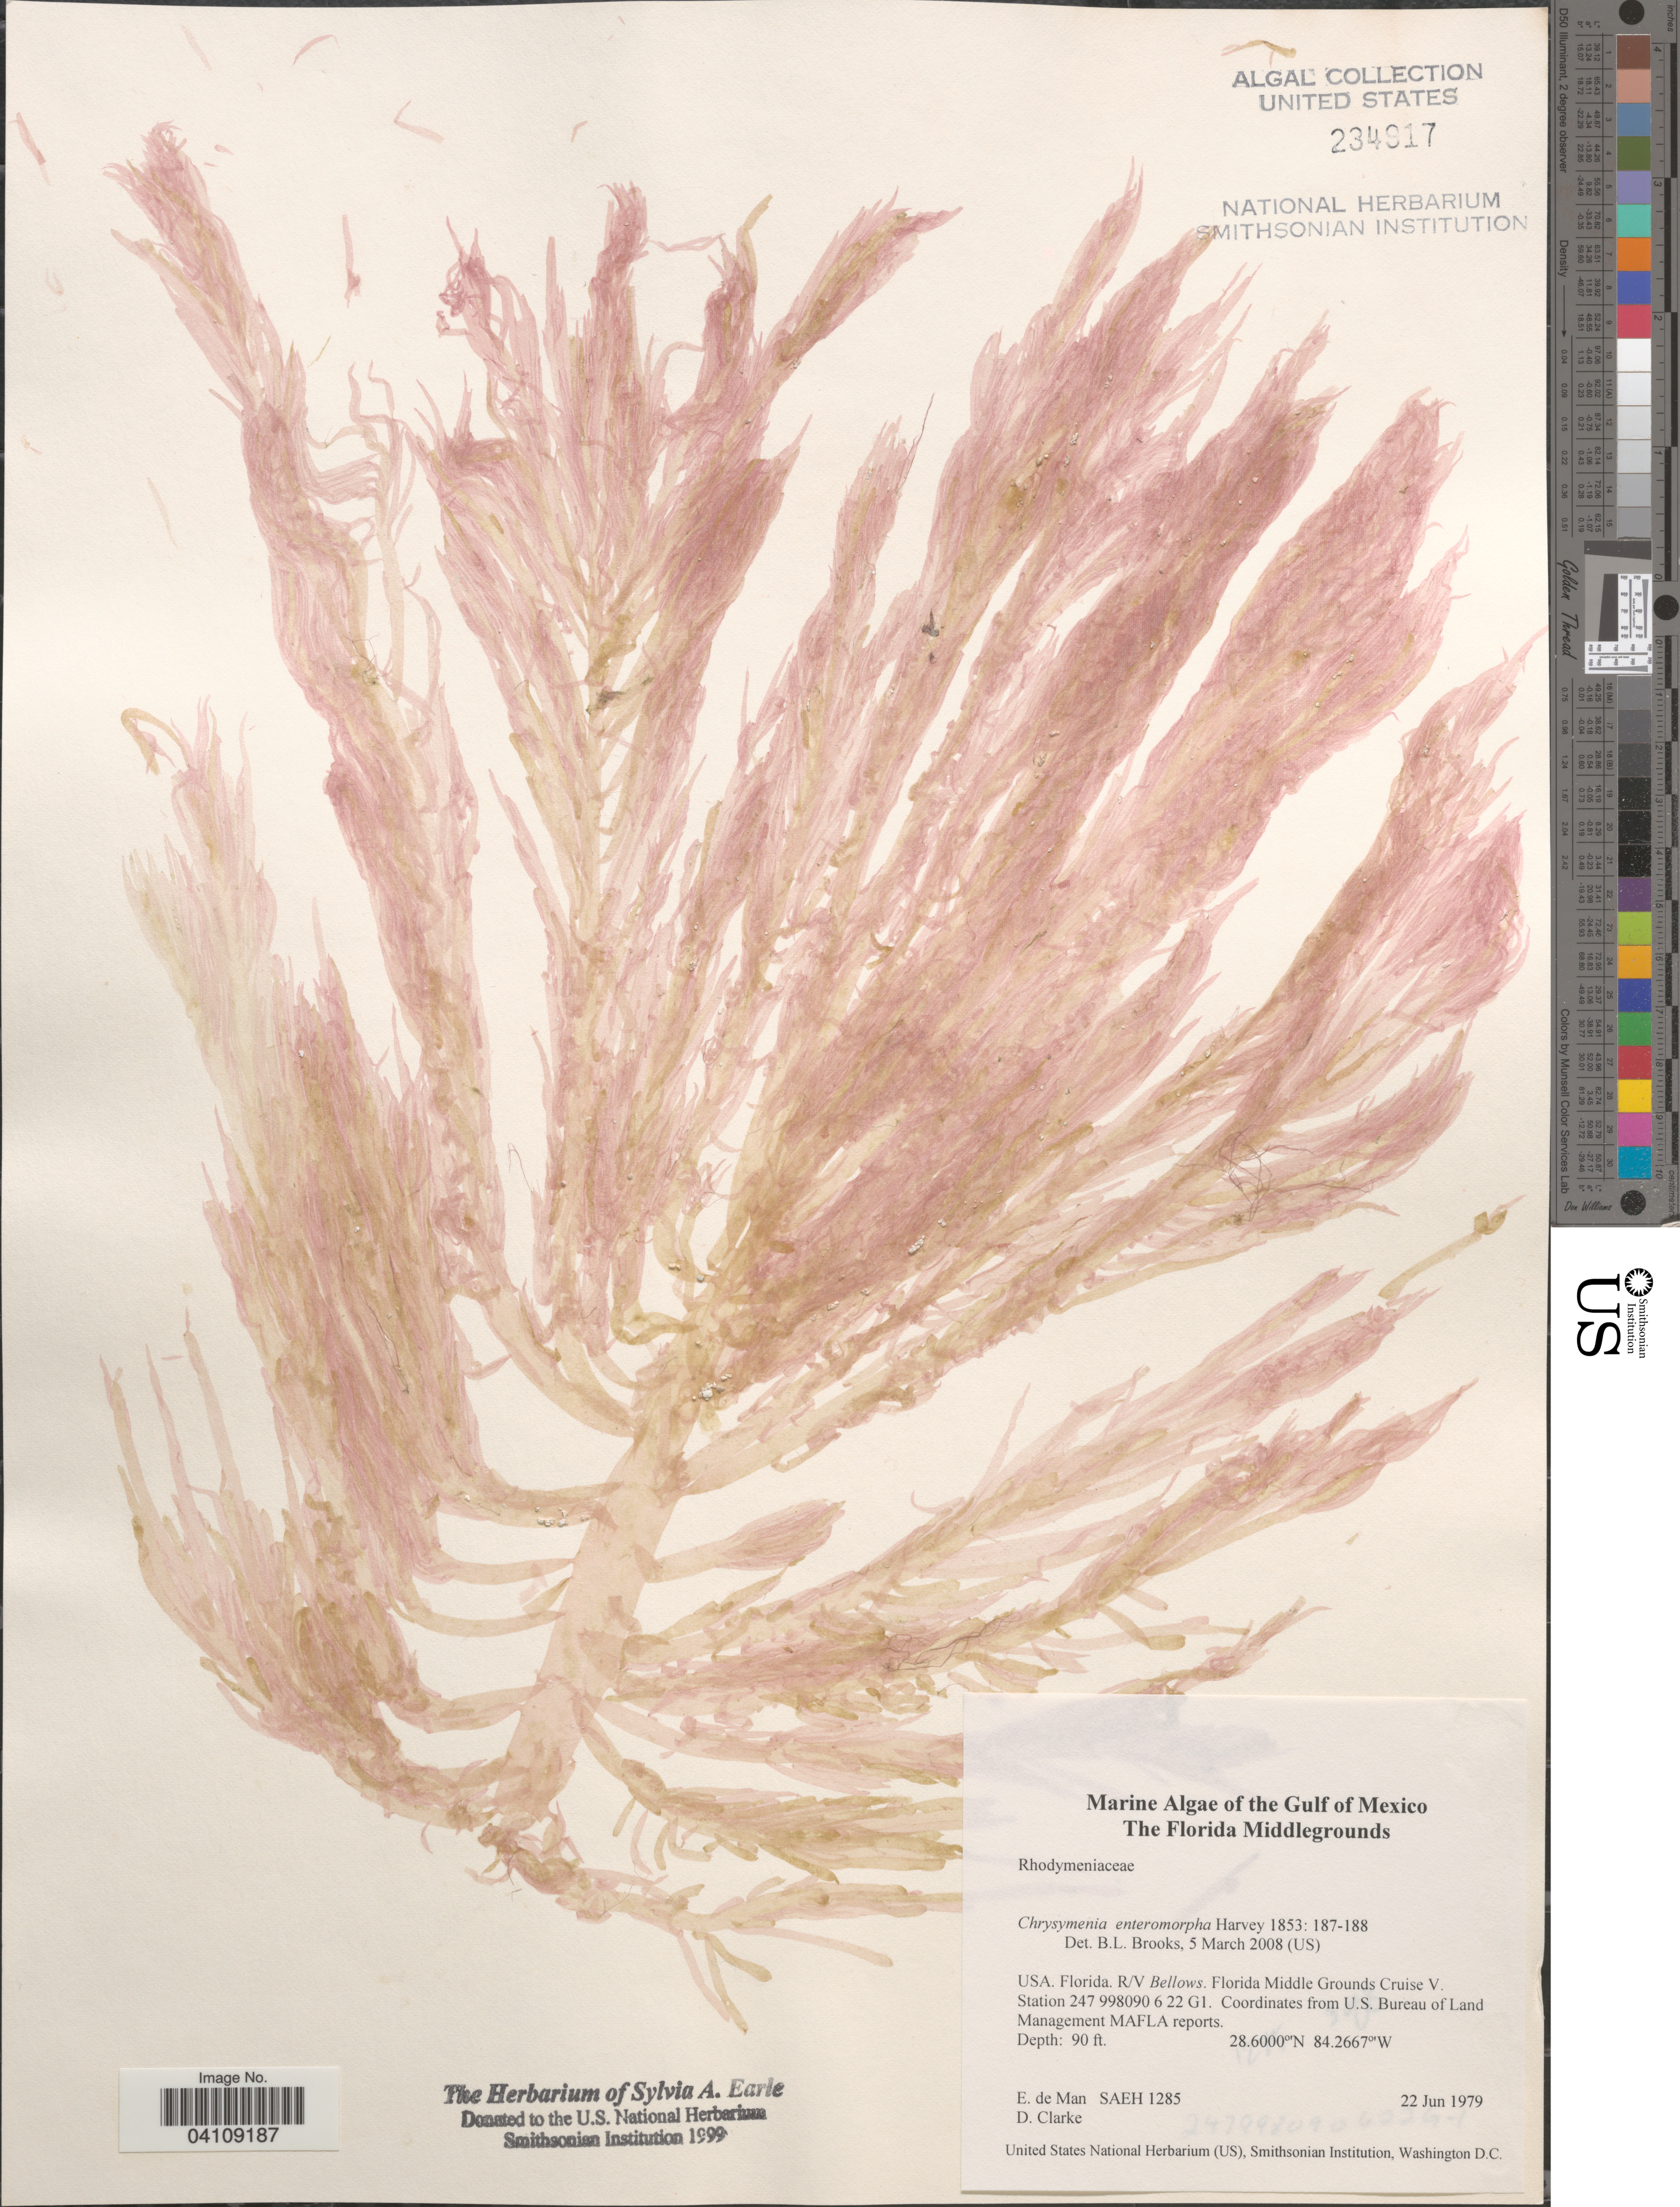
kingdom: Plantae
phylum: Rhodophyta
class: Florideophyceae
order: Rhodymeniales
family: Rhodymeniaceae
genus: Botryocladia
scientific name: Botryocladia enteromorpha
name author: (Harv.) W.E. Schmidt et al. in W.E. Schmidt et al.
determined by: Algae name updating Project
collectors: E. de Man & D. Clarke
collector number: SAEH 1285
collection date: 1979-06-22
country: United States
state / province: Florida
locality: Gulf of Mexico. The Florida Middlegrounds. Florida. R/V Bellows. Florida Middle Grounds V. Station 247 998090 6 22 G1.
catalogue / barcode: US 234917